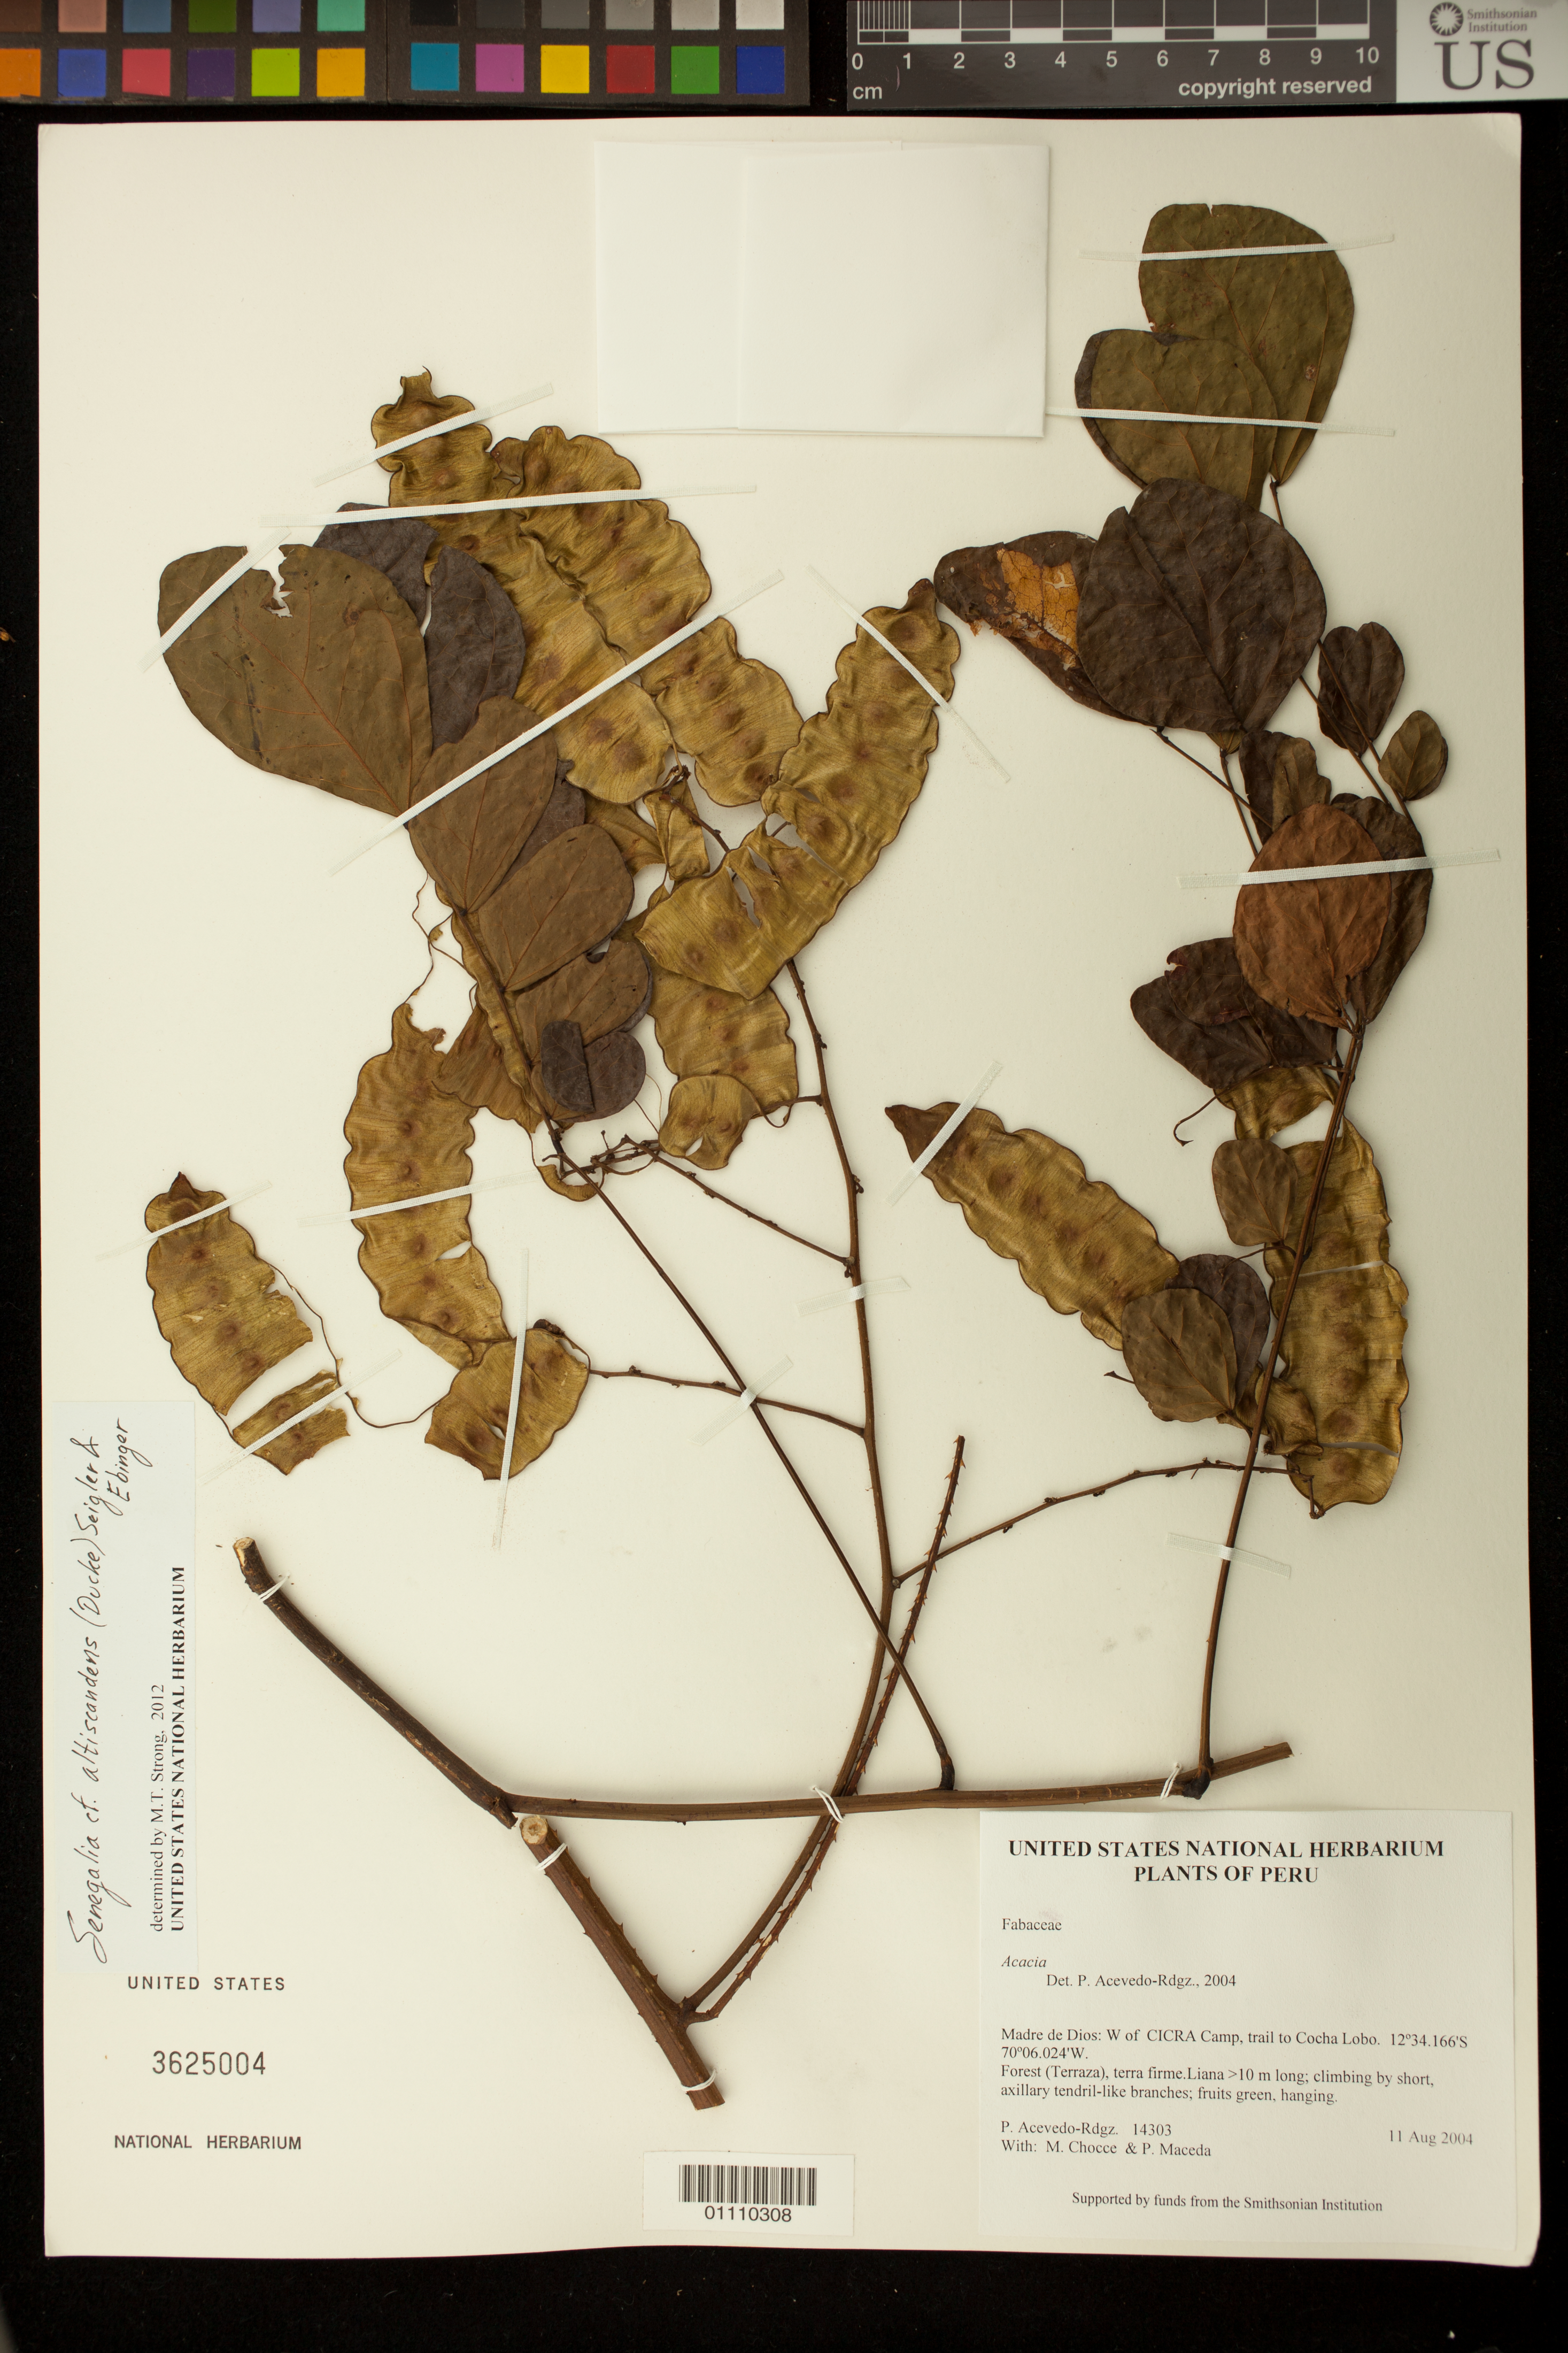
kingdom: Plantae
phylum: Tracheophyta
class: Magnoliopsida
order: Fabales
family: Fabaceae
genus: Senegalia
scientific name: Senegalia klugii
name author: (Standl. ex J.F. Macbr.) Seigler & Ebinger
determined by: Acevedo-Rodríguez, P., (BOT), Smithsonian Institution - National Museum of Natural History (UNITED STATES)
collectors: P. Acevedo-Rodr., M. Chocce & P. Maceda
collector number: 14303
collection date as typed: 11 Aug 2004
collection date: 2004-08-11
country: Peru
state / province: Madre de Dios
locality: Madre de Dios: W of CICRA Camp, trail to Cocha Lobo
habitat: Forest (Terraza), terra firme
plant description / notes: K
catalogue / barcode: US 3625004